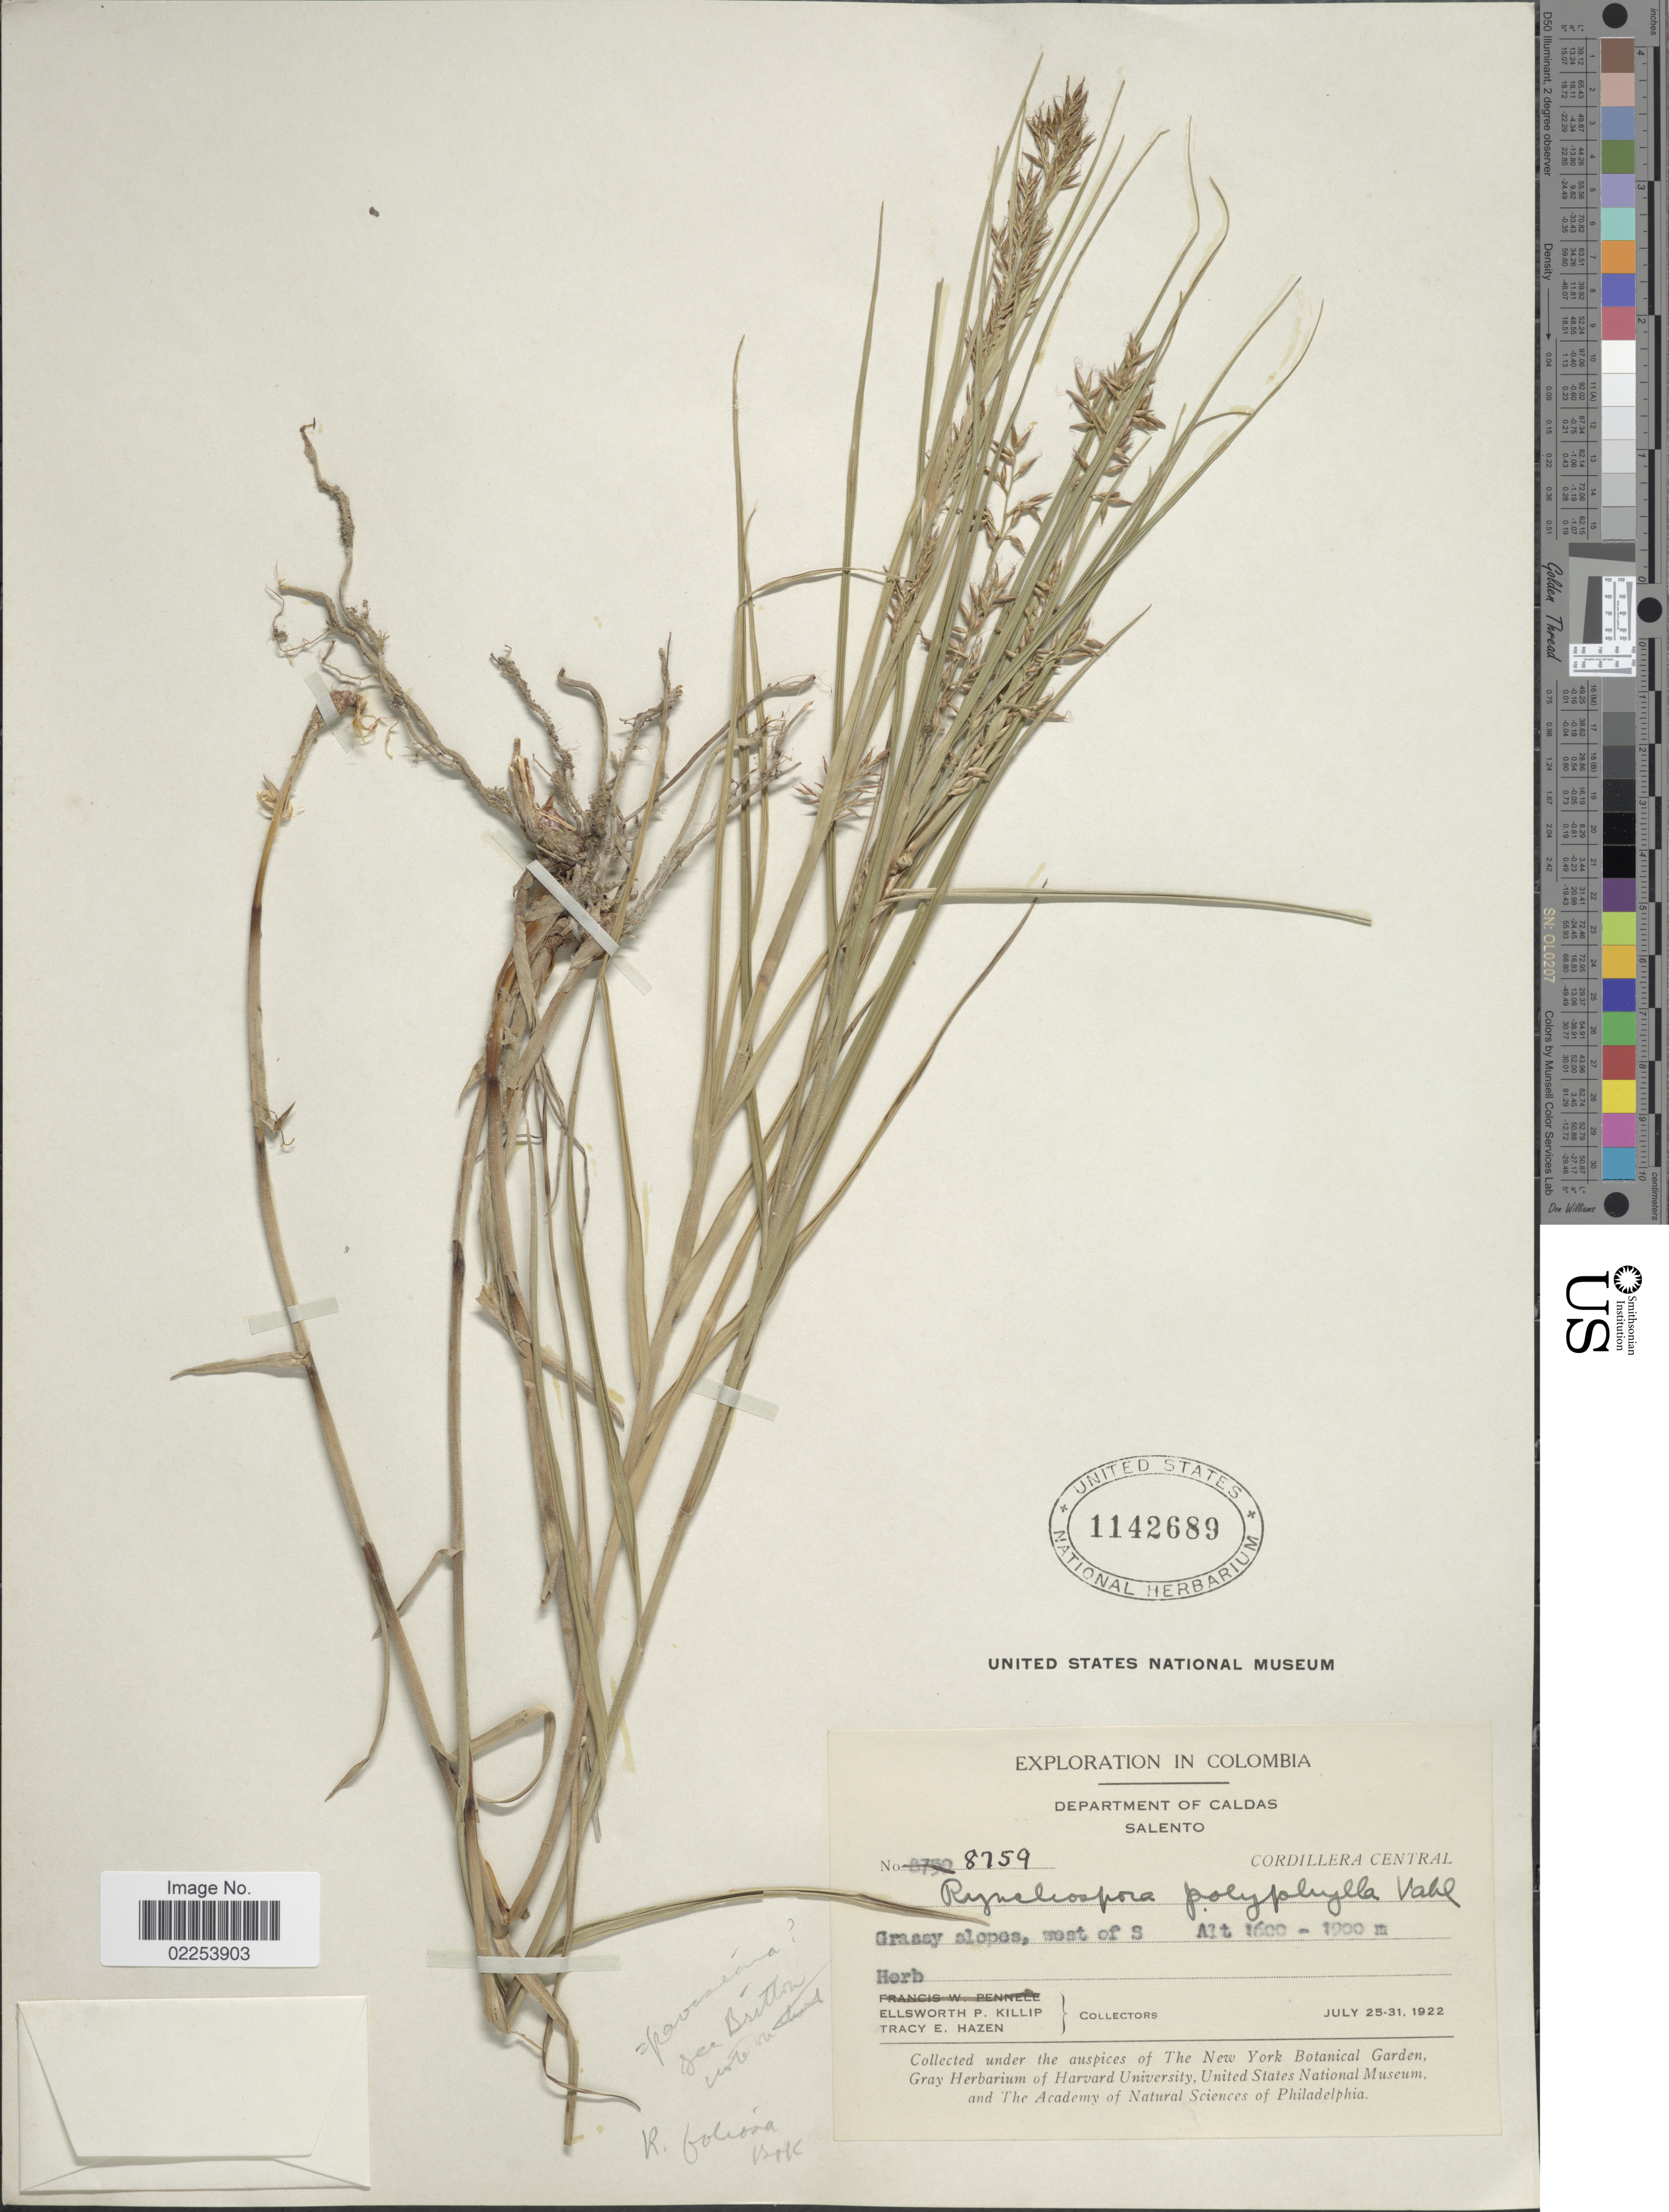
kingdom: Plantae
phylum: Tracheophyta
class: Liliopsida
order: Poales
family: Cyperaceae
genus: Rhynchospora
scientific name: Rhynchospora polyphylla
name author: (Vahl) Vahl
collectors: E. P. Killip & T. E. Hazen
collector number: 8759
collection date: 1922-07-25/1922-07-31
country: Colombia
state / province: Caldas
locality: Salento. Cordillera Central. West of S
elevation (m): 1600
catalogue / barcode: US 1142689